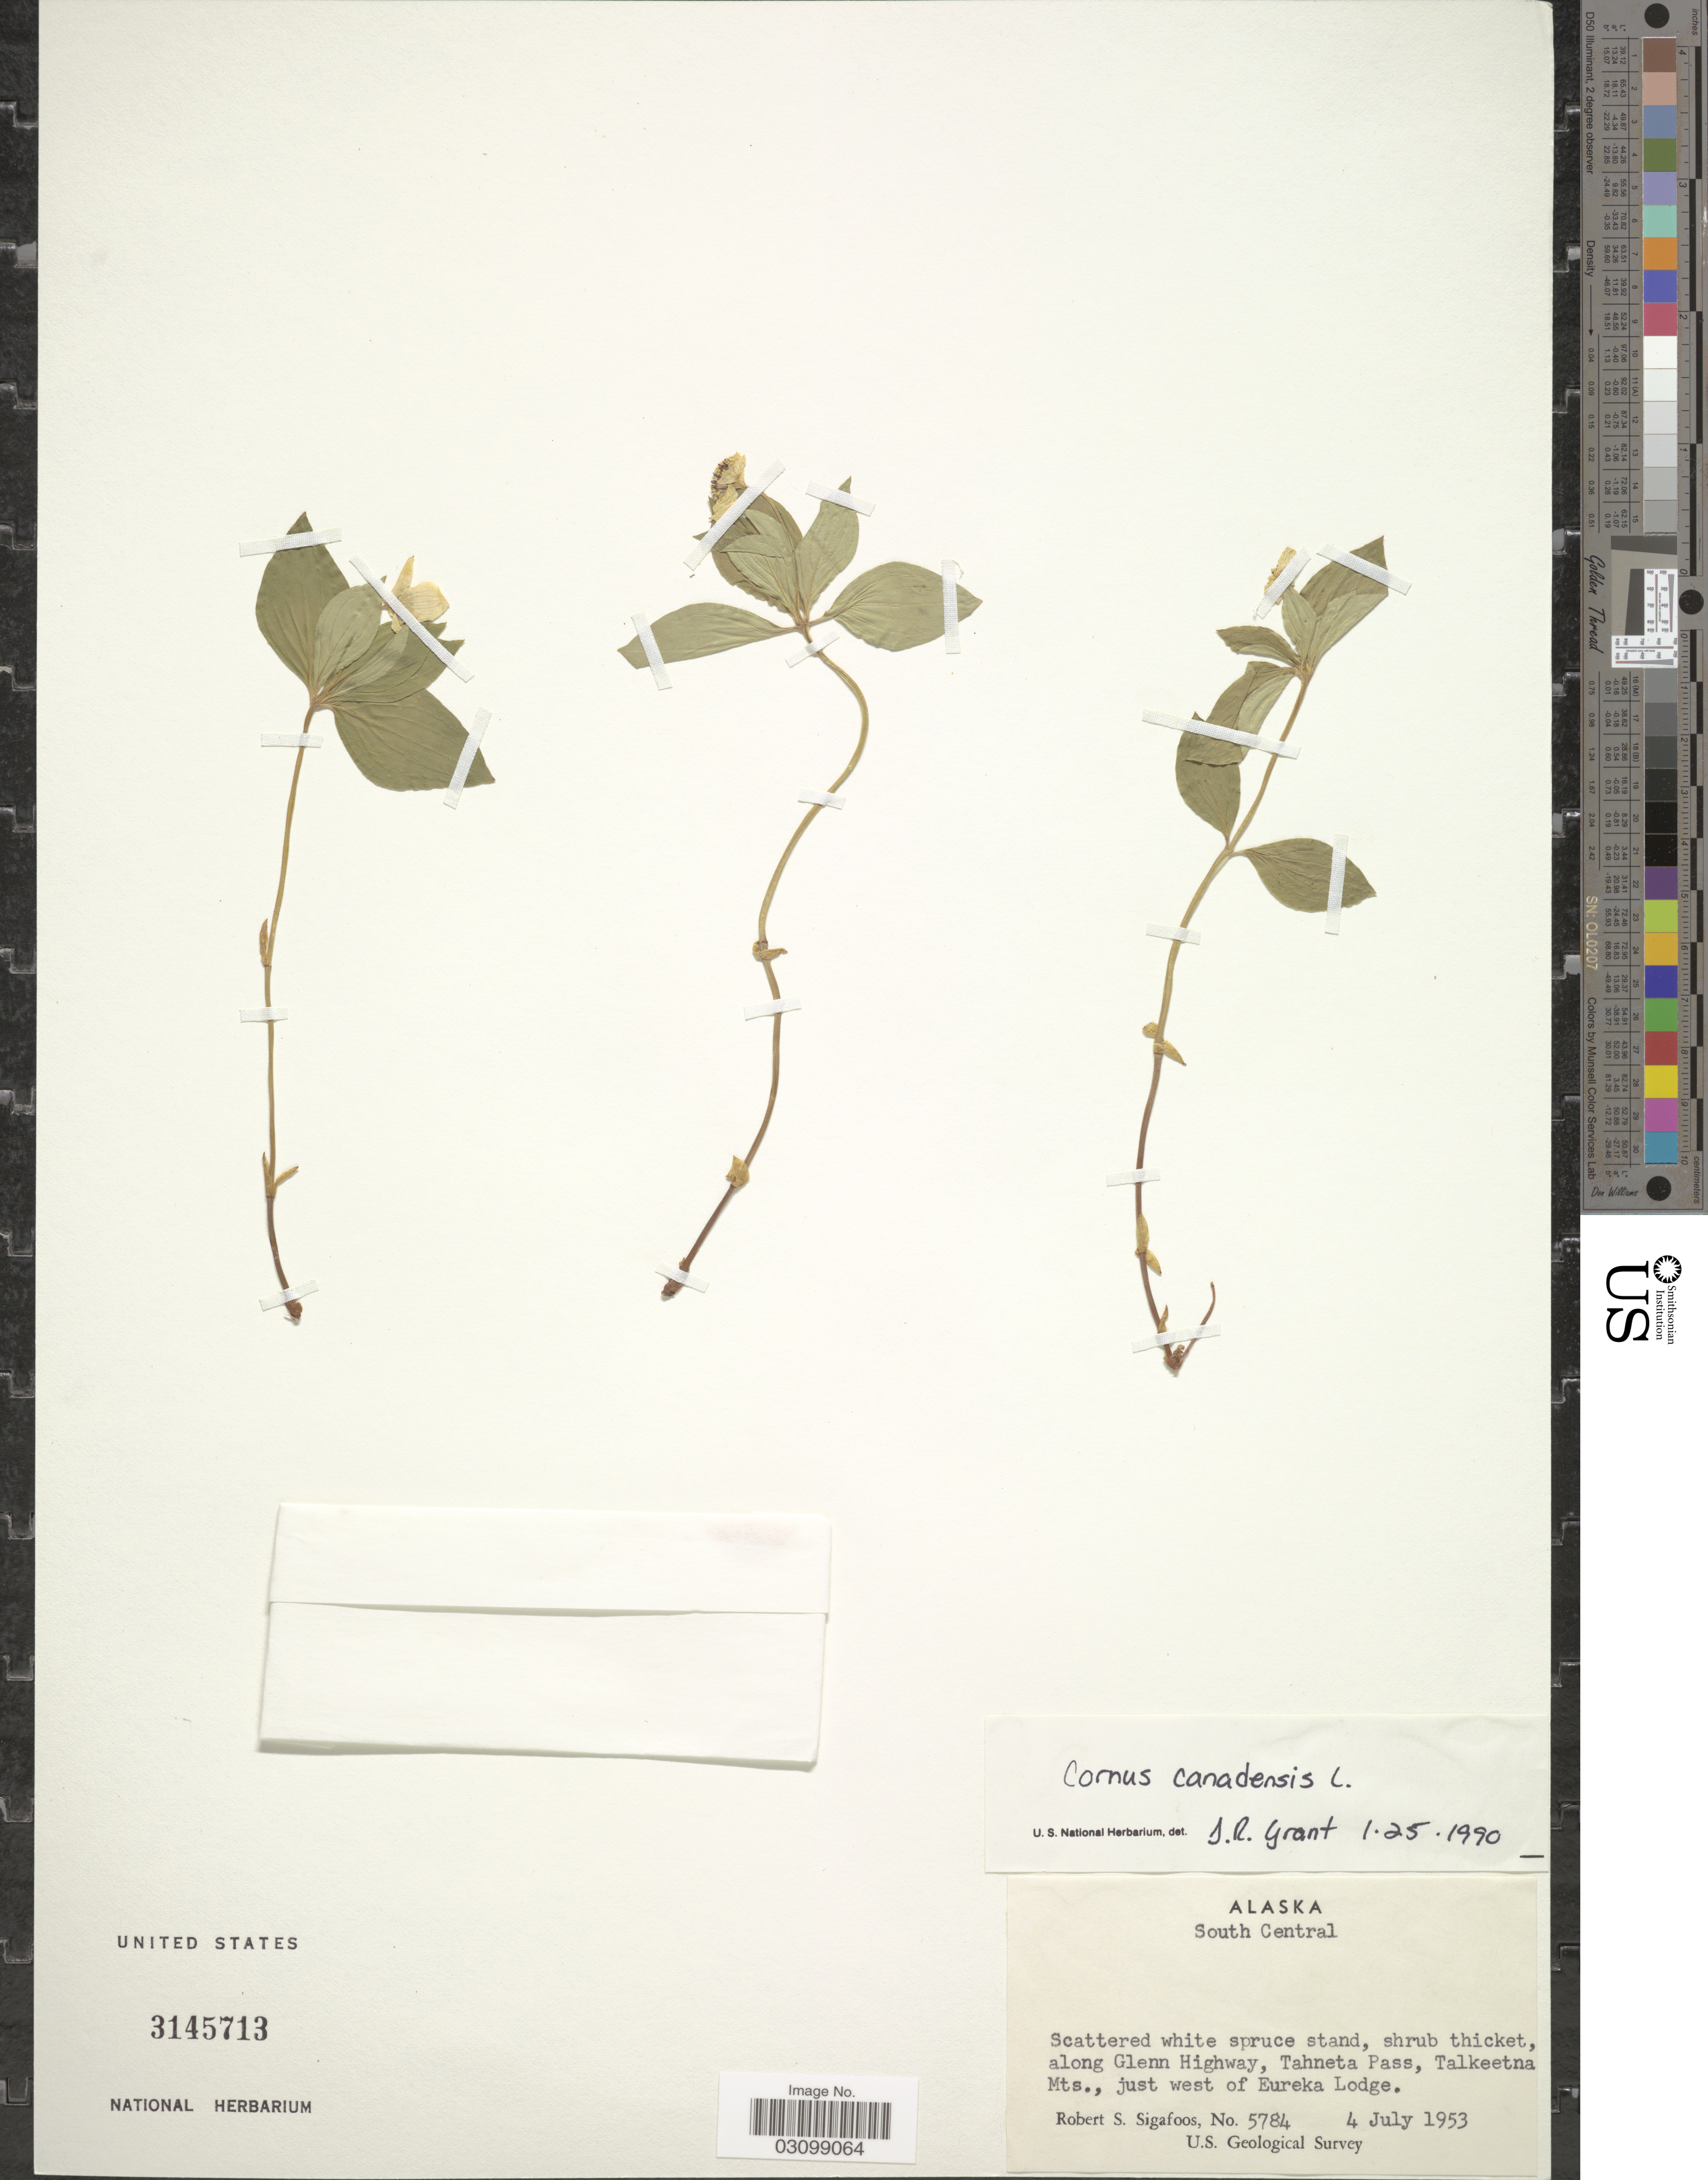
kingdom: Plantae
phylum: Tracheophyta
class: Magnoliopsida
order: Cornales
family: Cornaceae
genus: Cornus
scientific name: Cornus canadensis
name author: L.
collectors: R. Sigafoos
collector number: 5784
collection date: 1953-07-04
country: United States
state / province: Alaska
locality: South Central, along Glenn Highway, Tahneta Pass, Talkeetna Mts., just west of Eureka Lodge.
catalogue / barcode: US 3145713